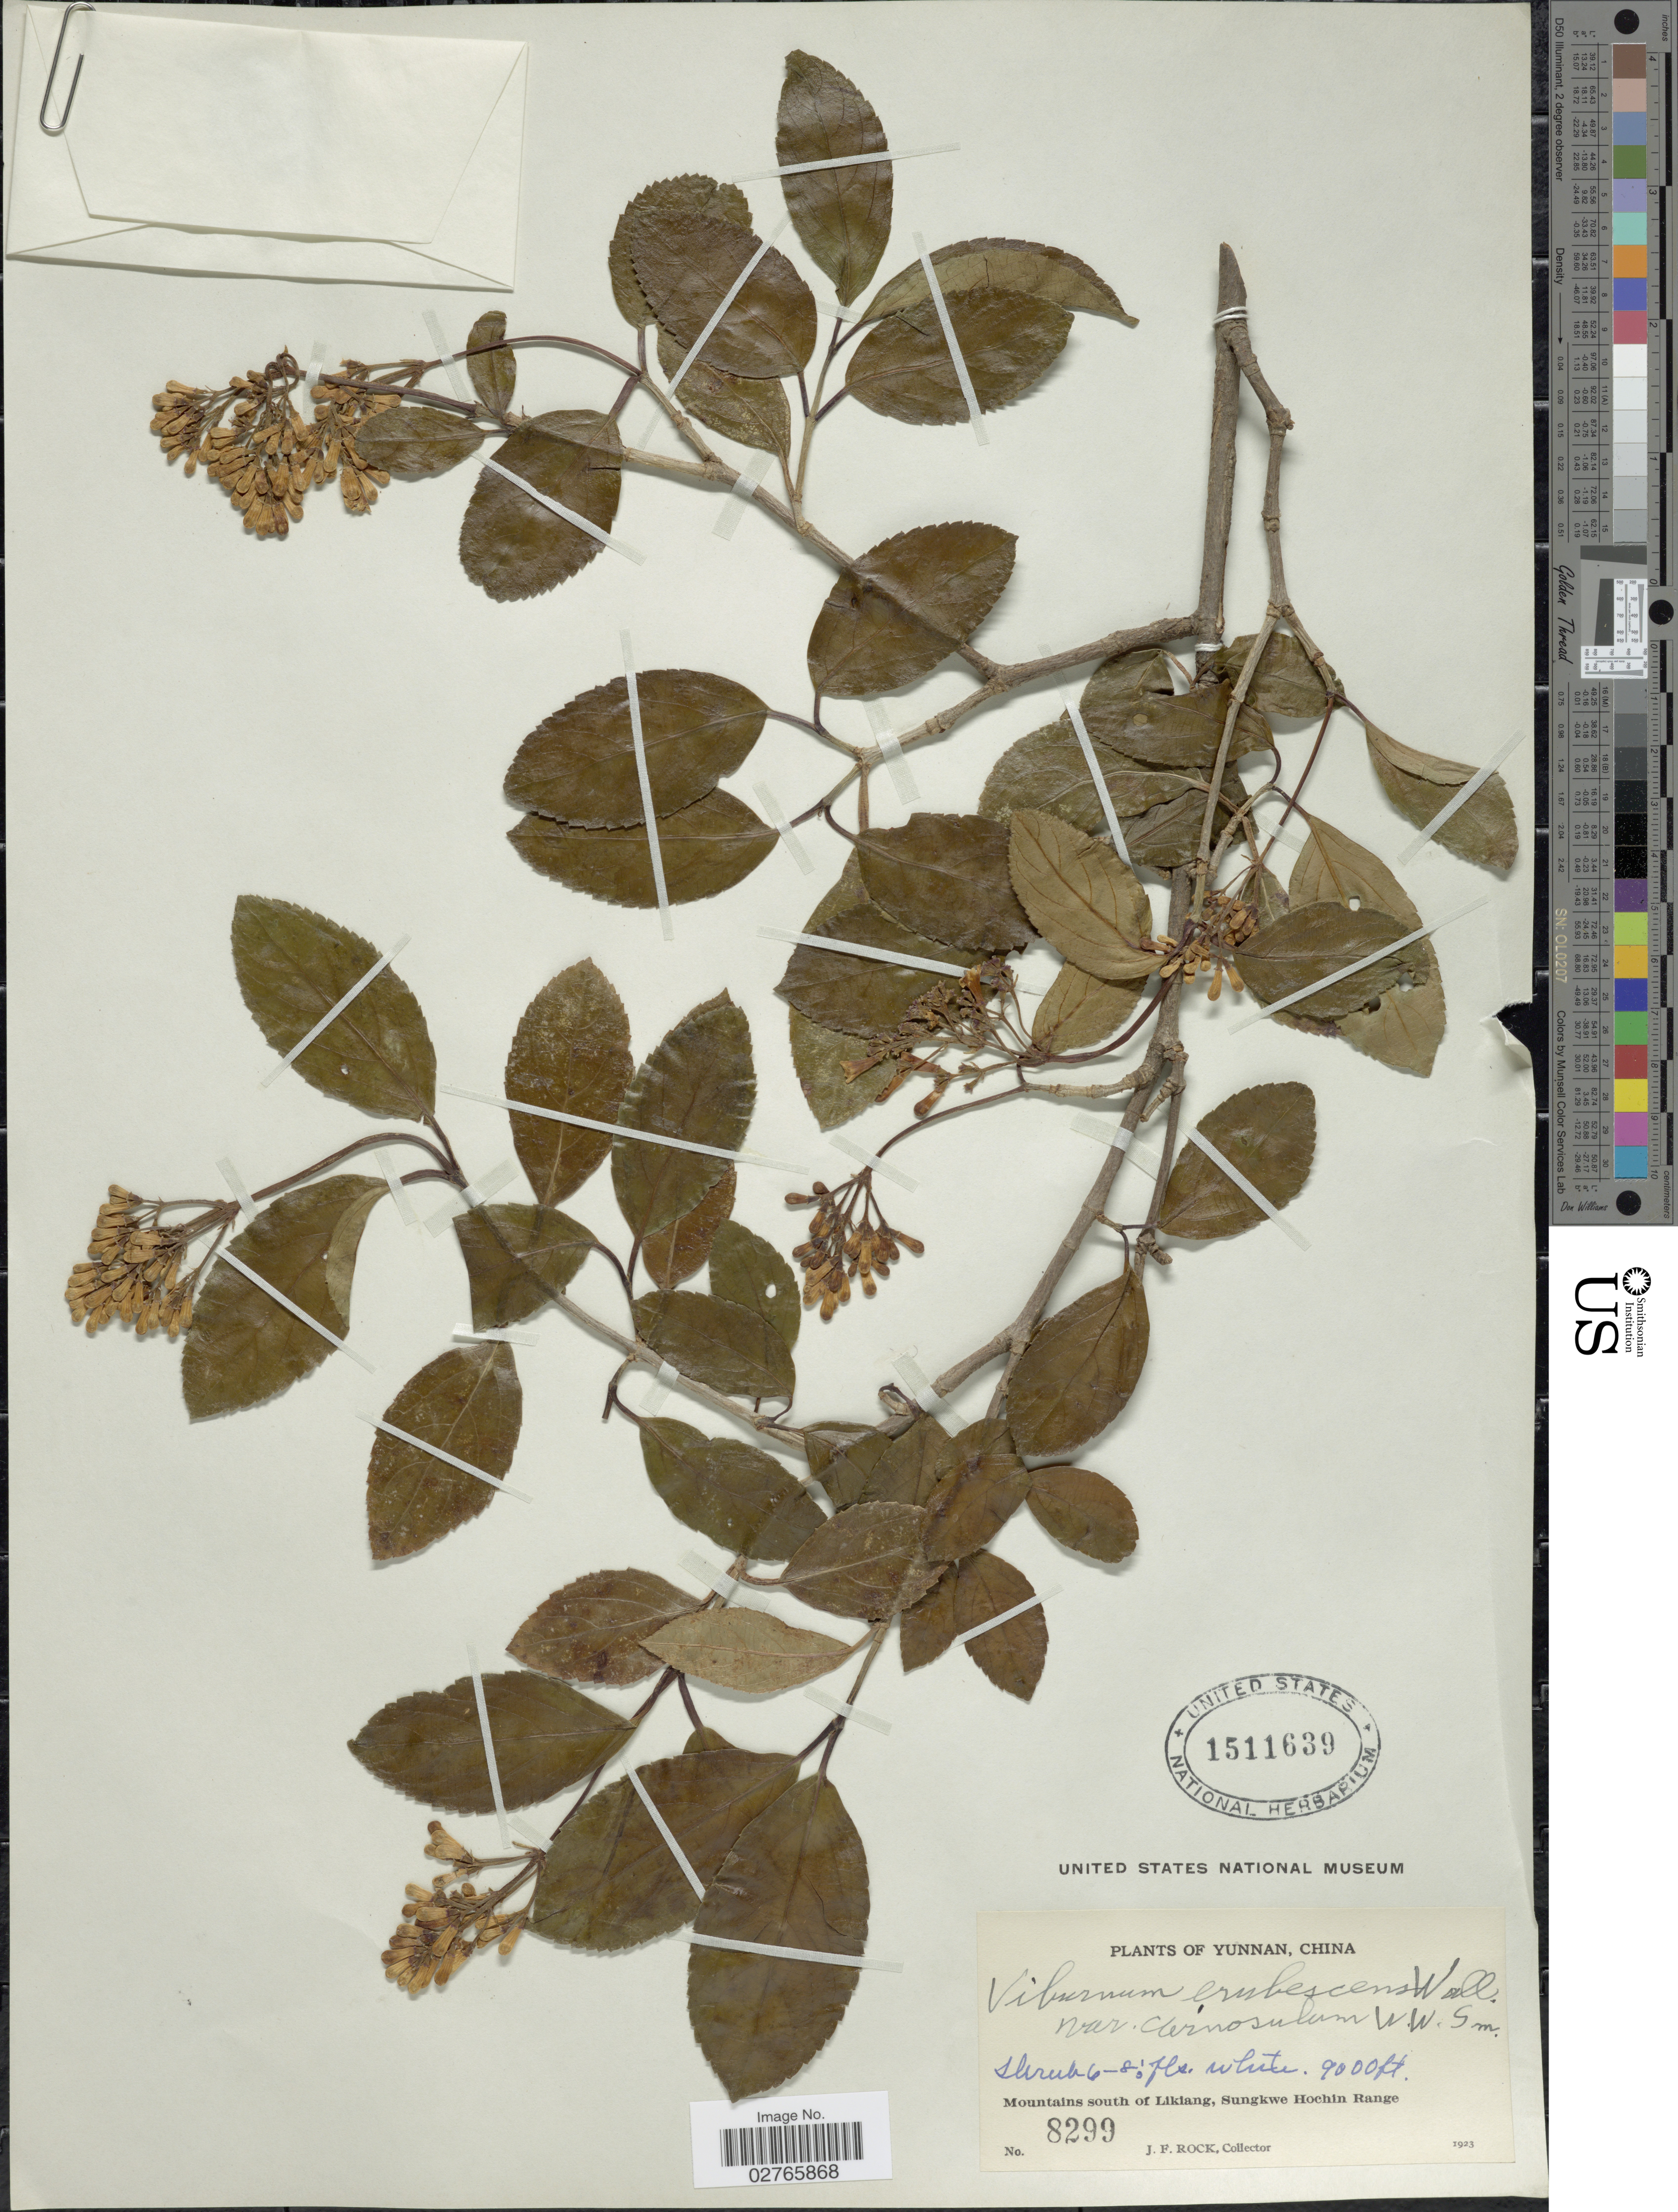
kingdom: Plantae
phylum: Tracheophyta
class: Magnoliopsida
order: Dipsacales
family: Viburnaceae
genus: Viburnum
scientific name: Viburnum erubescens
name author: Wall.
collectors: J. Rock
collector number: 8299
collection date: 1923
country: China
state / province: Yunnan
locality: Mountains south of Likiang, Sungkwe Hochin Range.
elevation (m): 2743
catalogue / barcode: US 1511639